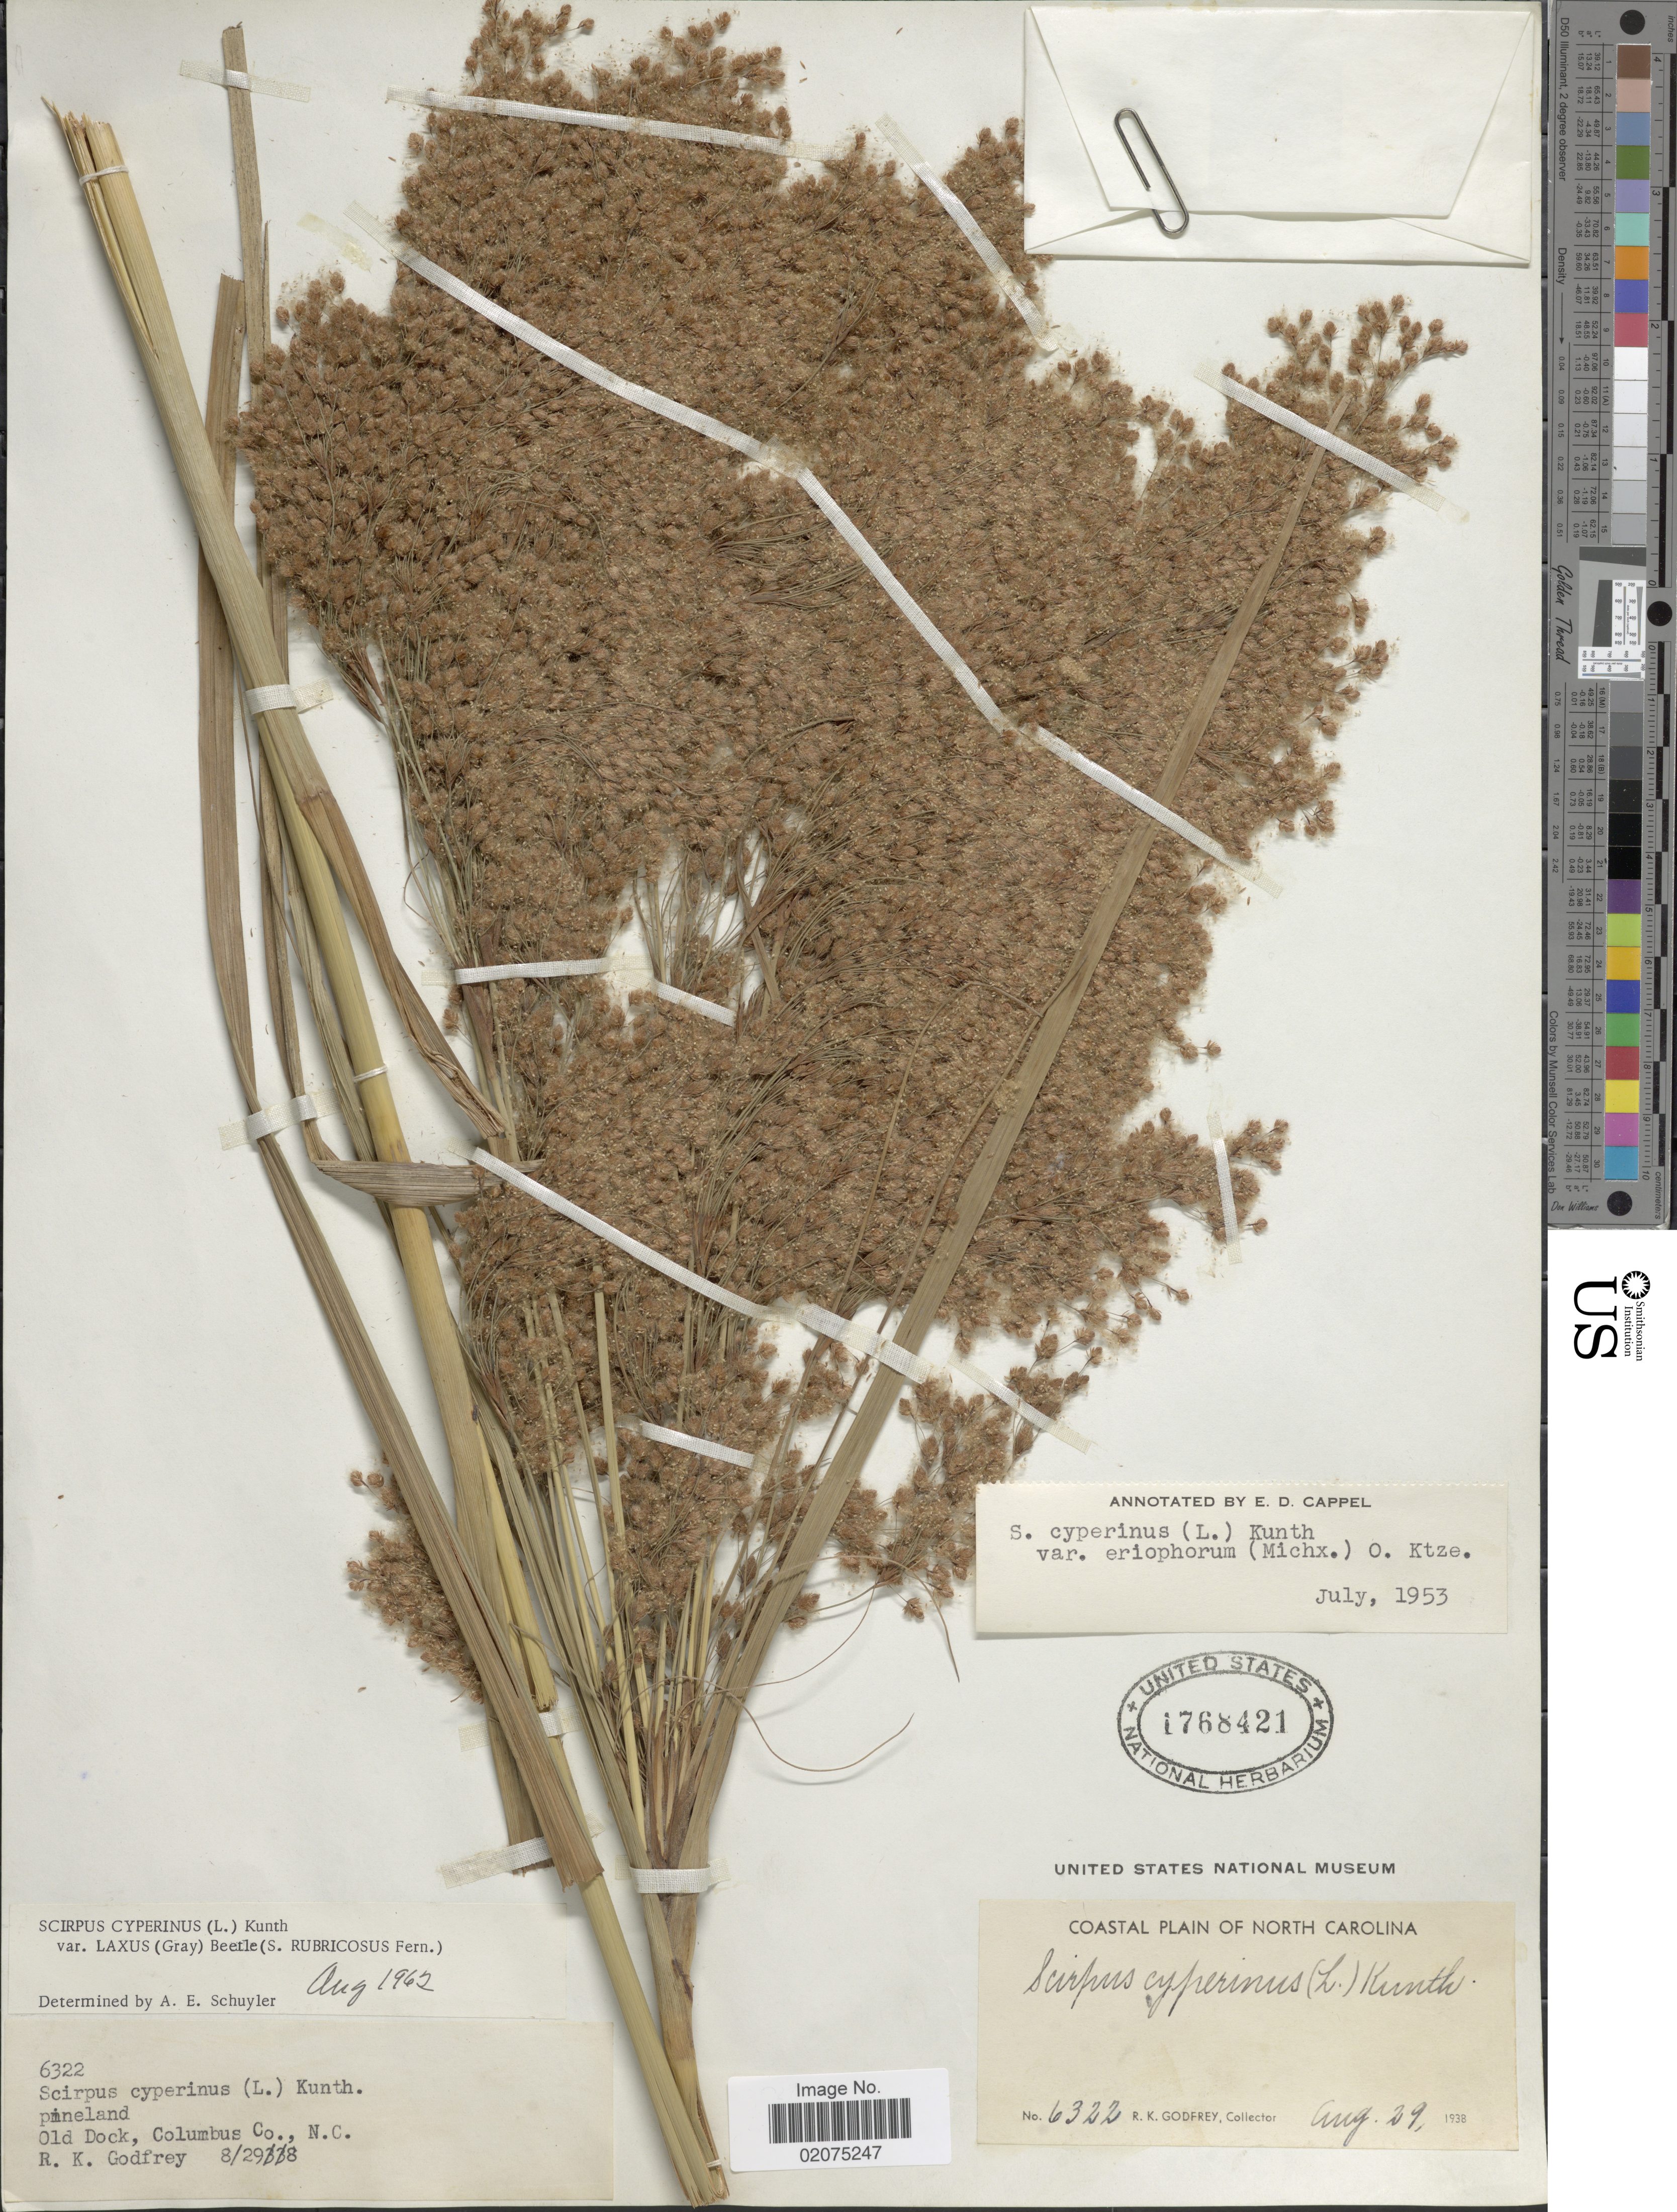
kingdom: Plantae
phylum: Tracheophyta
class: Liliopsida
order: Poales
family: Cyperaceae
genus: Scirpus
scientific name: Scirpus cyperinus var. laxus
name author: (A. Gray) Beetle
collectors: R. K. Godfrey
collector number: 6322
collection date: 1938-08-29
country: United States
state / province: North Carolina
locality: Old Dock, columbus Co., N.C.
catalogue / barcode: US 1768421